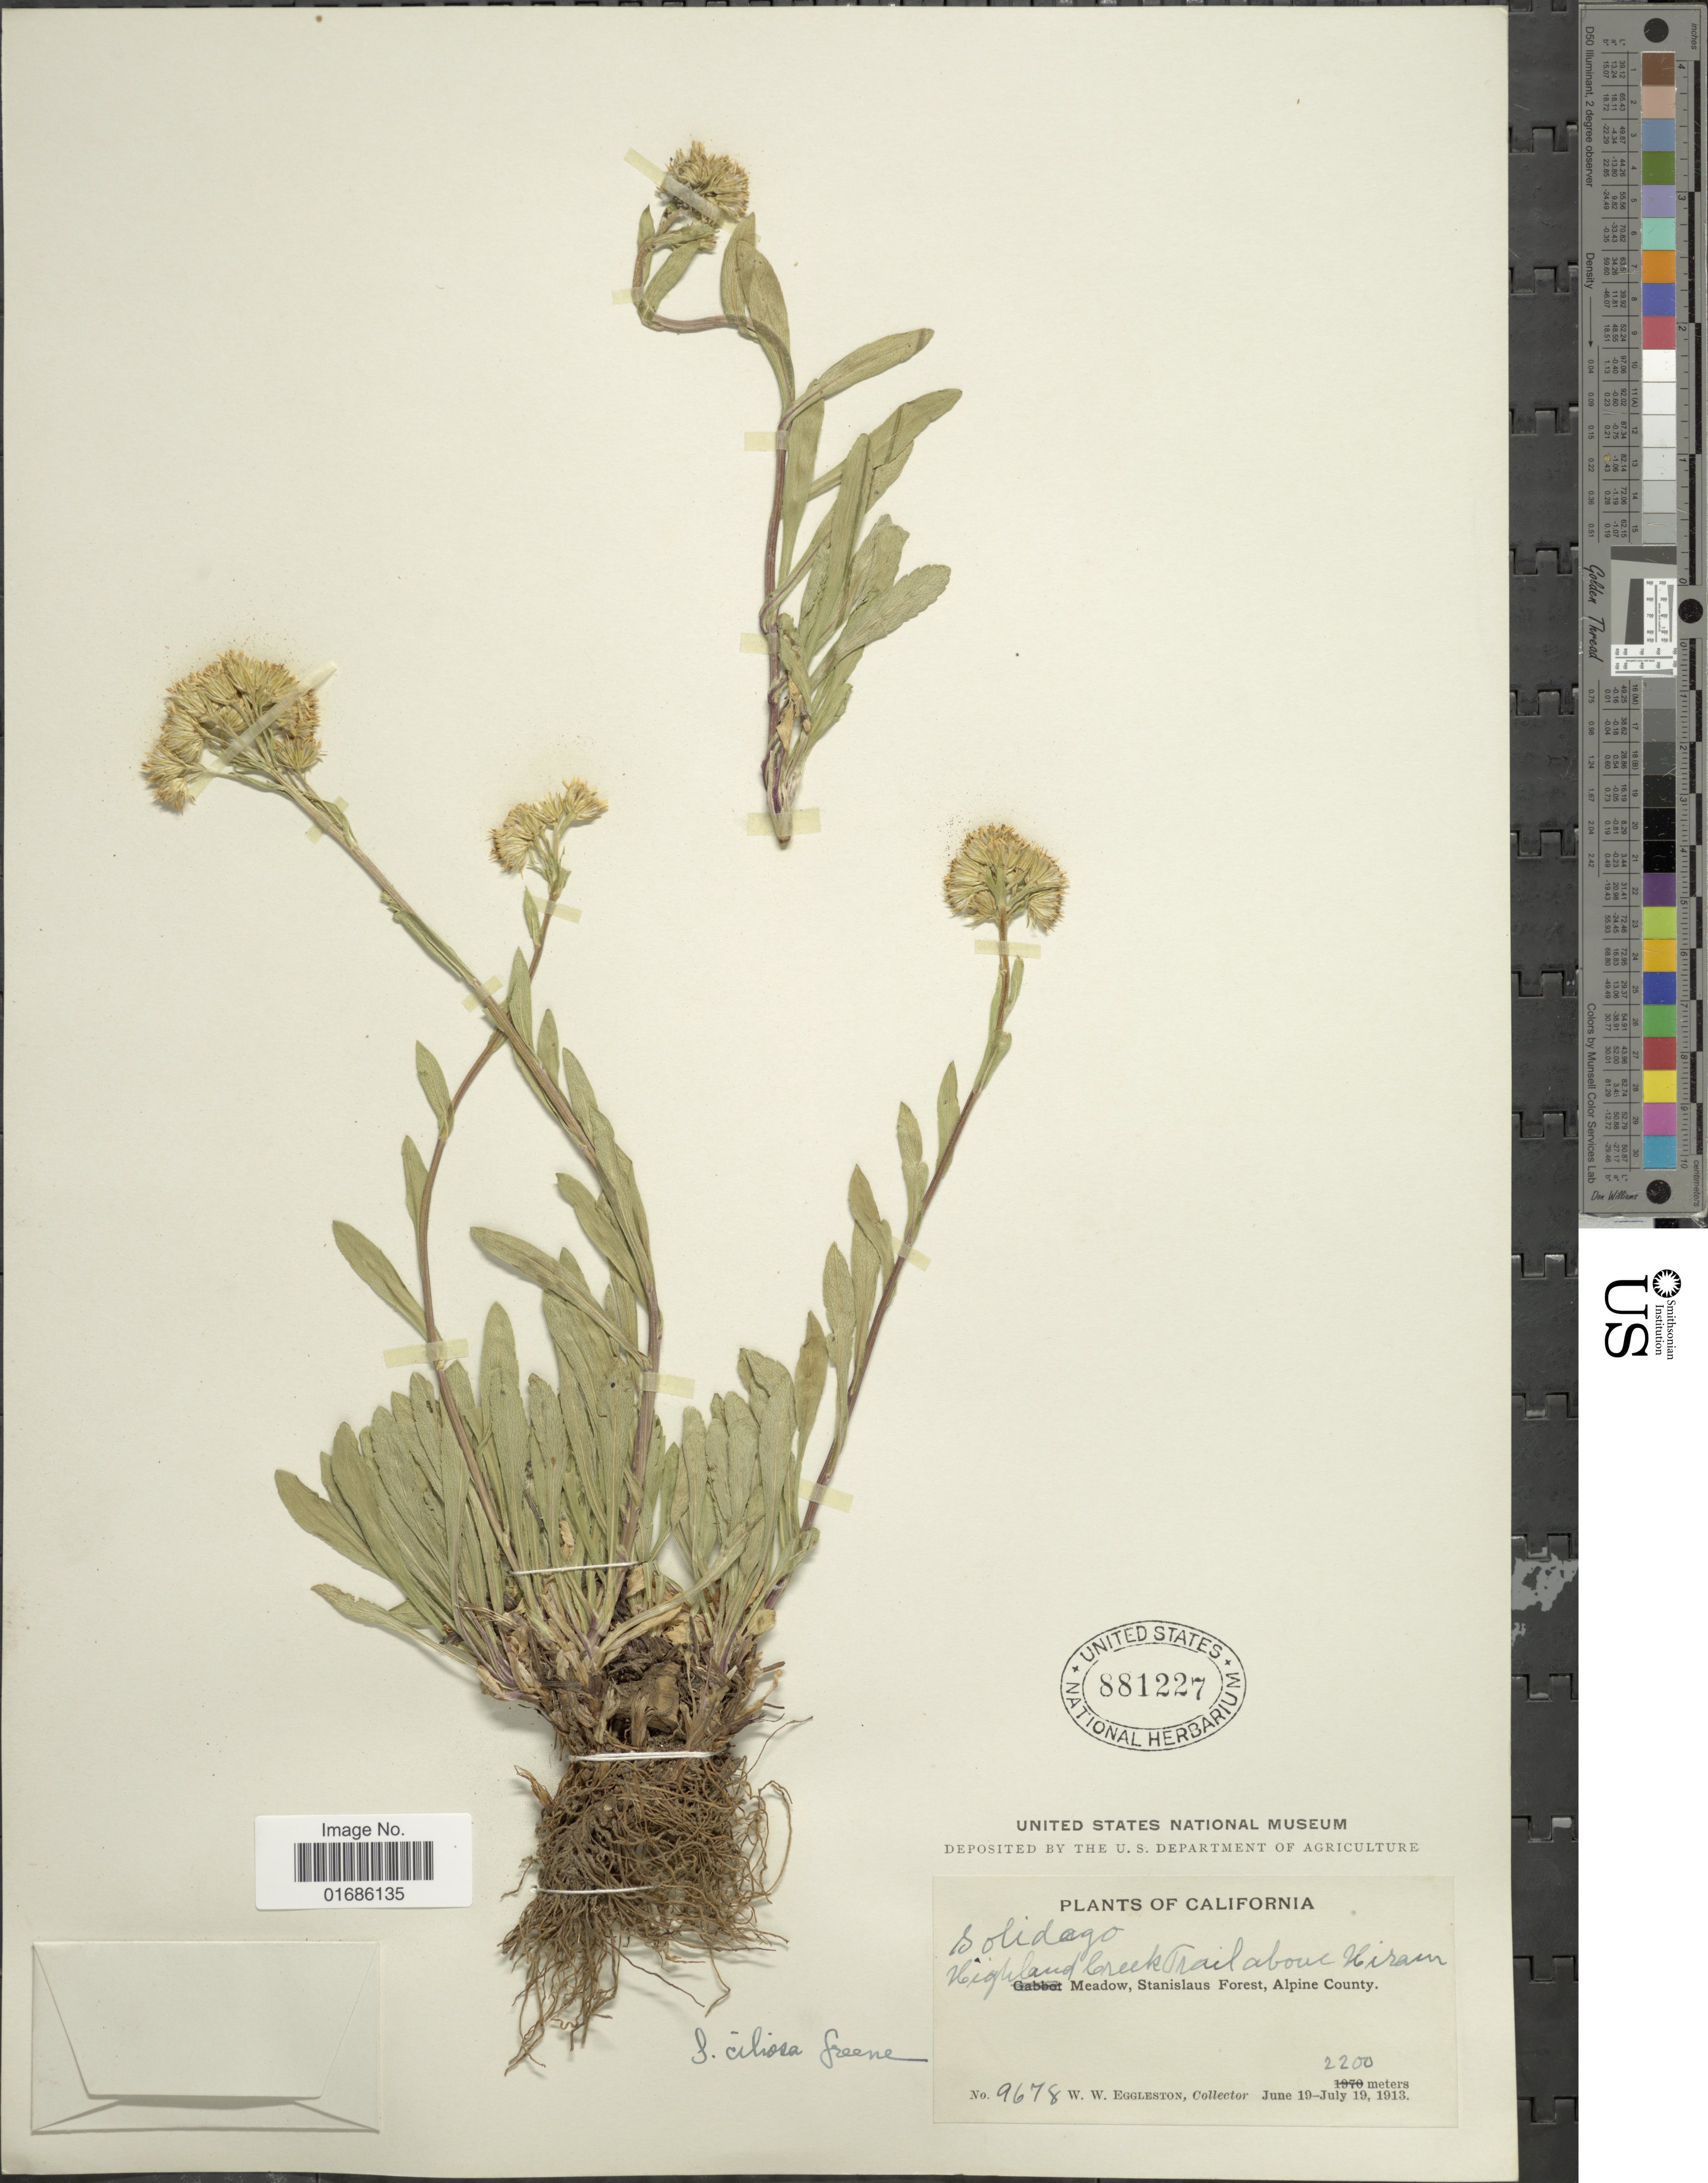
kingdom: Plantae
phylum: Tracheophyta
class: Magnoliopsida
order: Asterales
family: Asteraceae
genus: Solidago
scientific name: Solidago ciliosa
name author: Greene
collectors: W. W. Eggleston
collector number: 9678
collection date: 1903-06-19/1913-07-19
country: United States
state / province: California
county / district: Alpine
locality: Highland Creek Trail above Hiram, Meadows, Stanislaus Forest, Alpine County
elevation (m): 2200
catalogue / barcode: US 881227